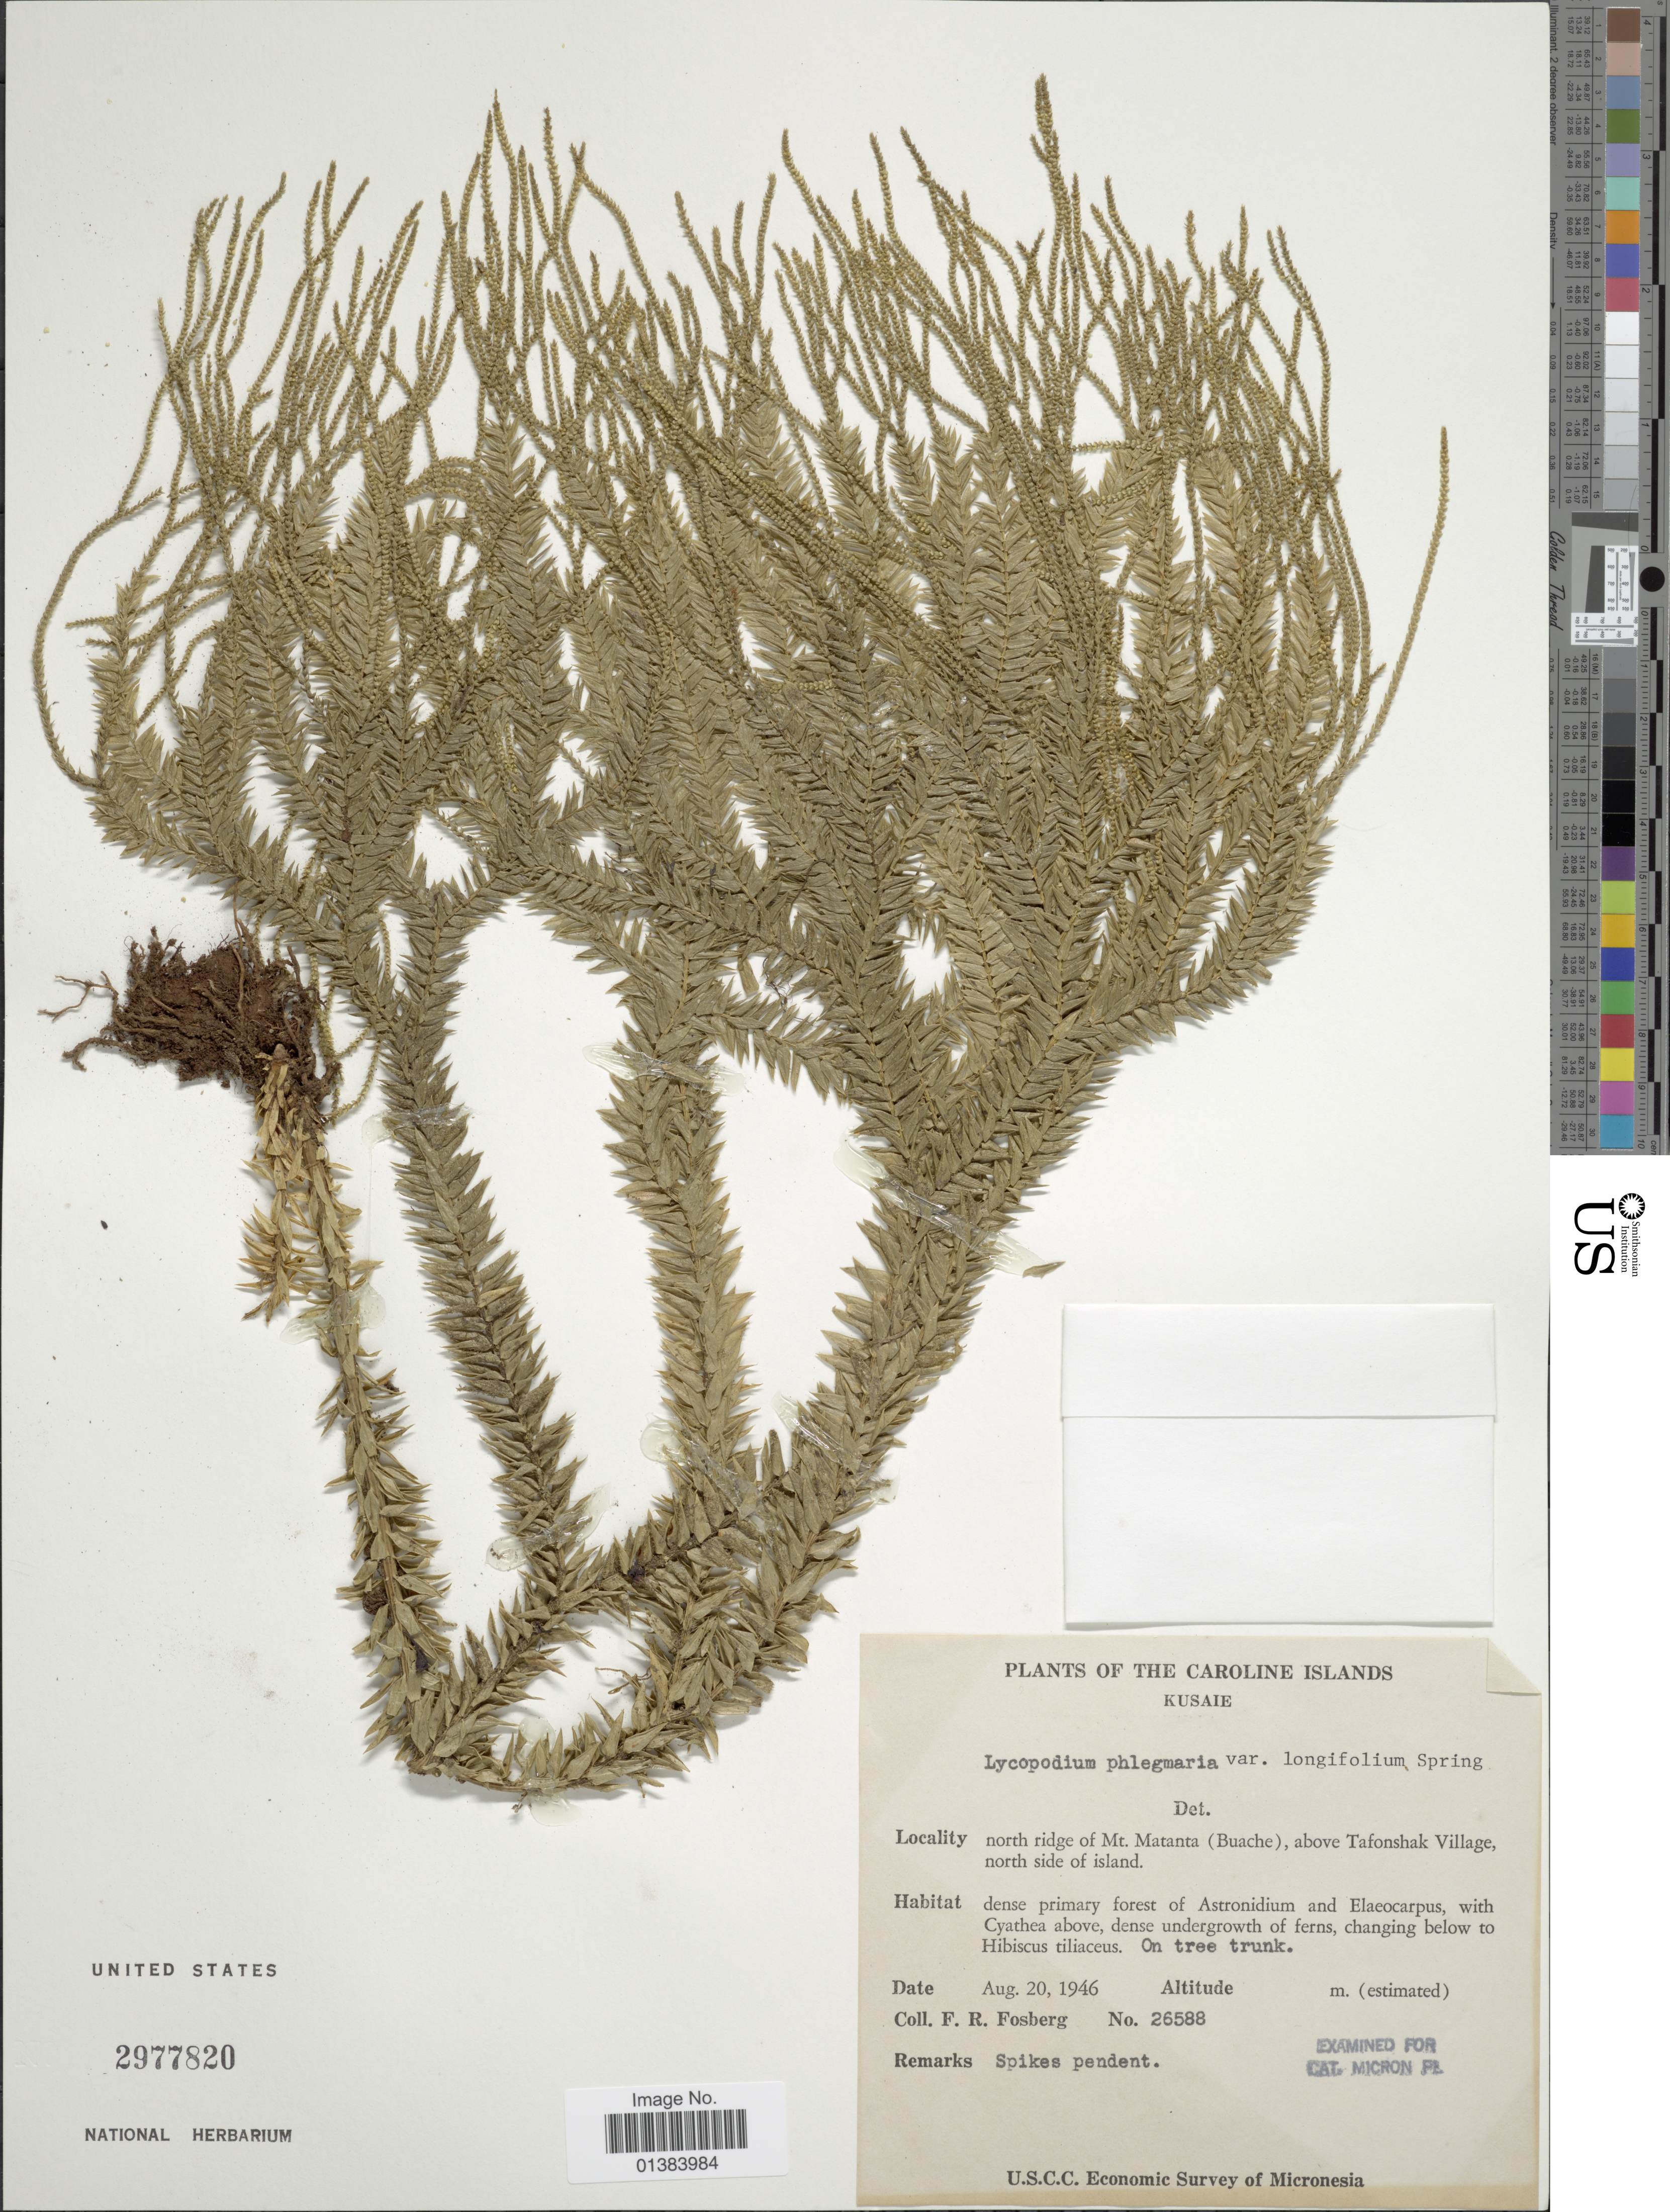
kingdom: Plantae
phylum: Tracheophyta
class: Lycopodiopsida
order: Lycopodiales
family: Lycopodiaceae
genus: Phlegmariurus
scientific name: Phlegmariurus mirabilis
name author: (Willd.) A. R. Field & Testo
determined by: Field, A. R.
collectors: F. R. Fosberg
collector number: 26588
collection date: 1946-08-20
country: Micronesia, Federated States of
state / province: Kosrae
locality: Caroline Islands, Kusaie, north ridge of Mt. Matanta (Buache), above Tafonshak Village, north side of island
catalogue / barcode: US 2977820